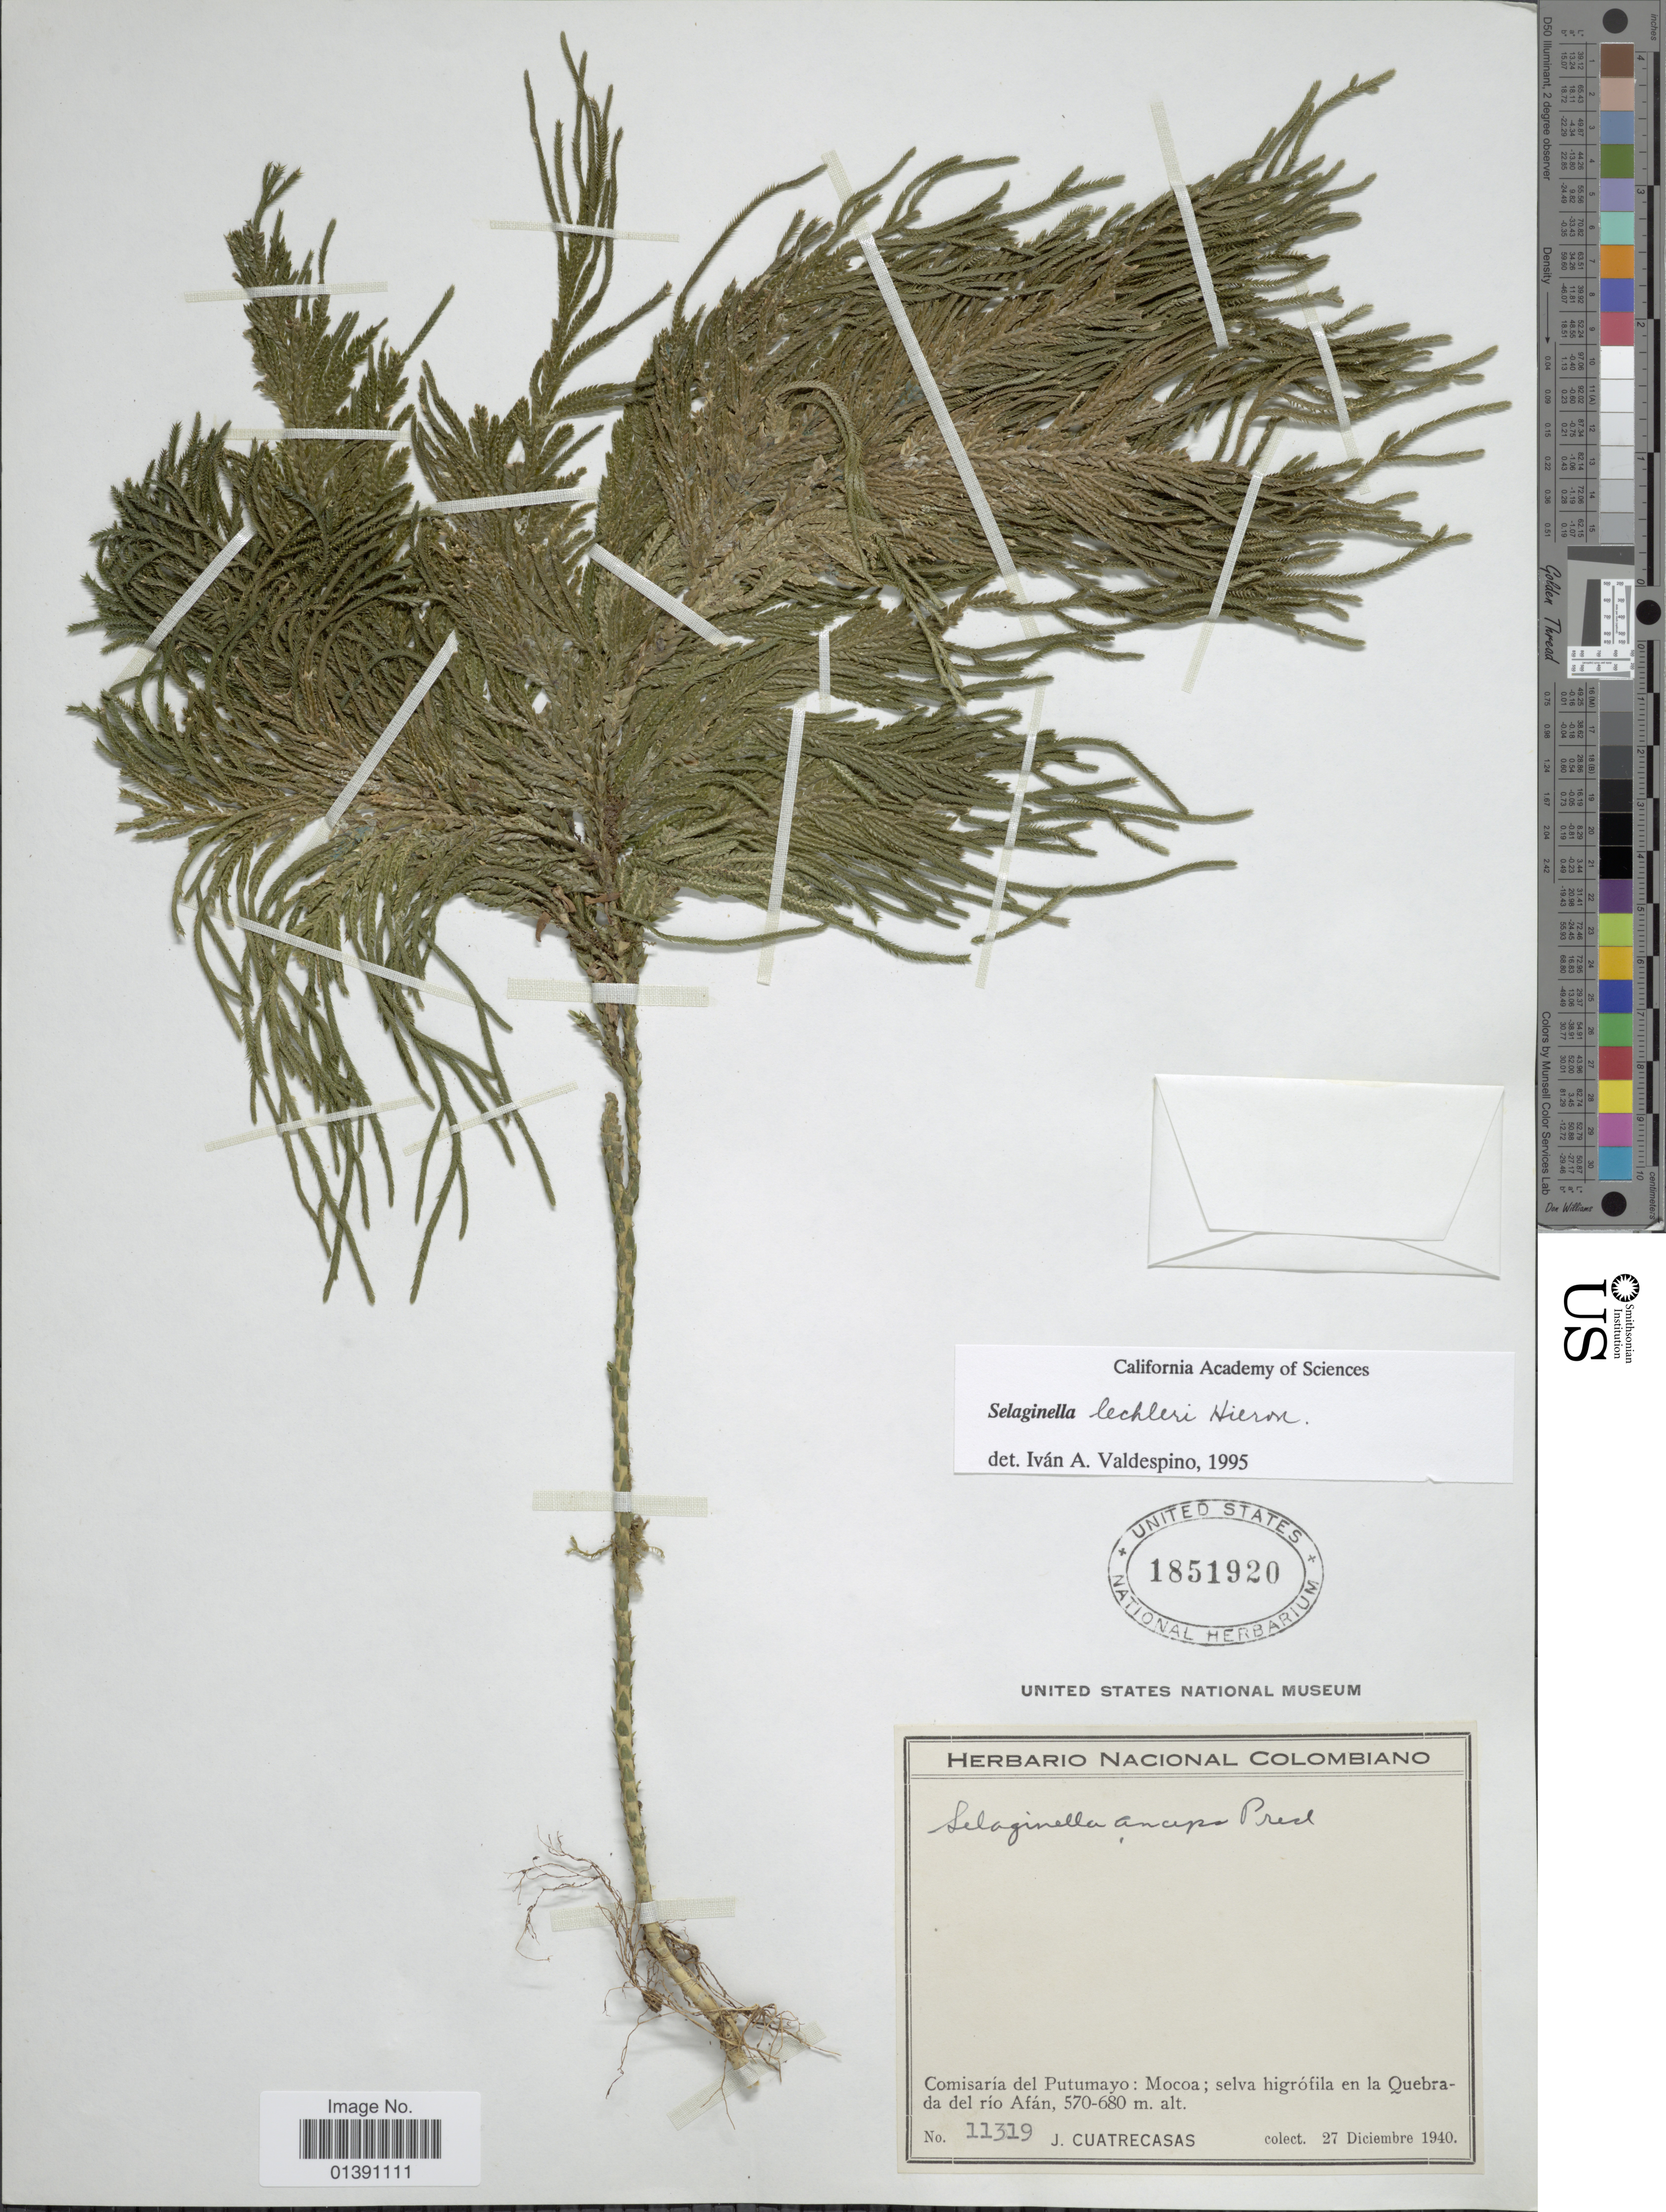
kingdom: Plantae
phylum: Tracheophyta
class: Lycopodiopsida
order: Selaginellales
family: Selaginellaceae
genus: Selaginella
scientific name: Selaginella lechleri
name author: Hieron.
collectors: J. Cuatrecasas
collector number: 11319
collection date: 1940-12-27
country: Colombia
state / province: Putumayo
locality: Comisaría del Putumayo: Mocoa; selva higrófila en la Quebrada del río Afán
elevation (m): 570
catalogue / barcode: US 1851920